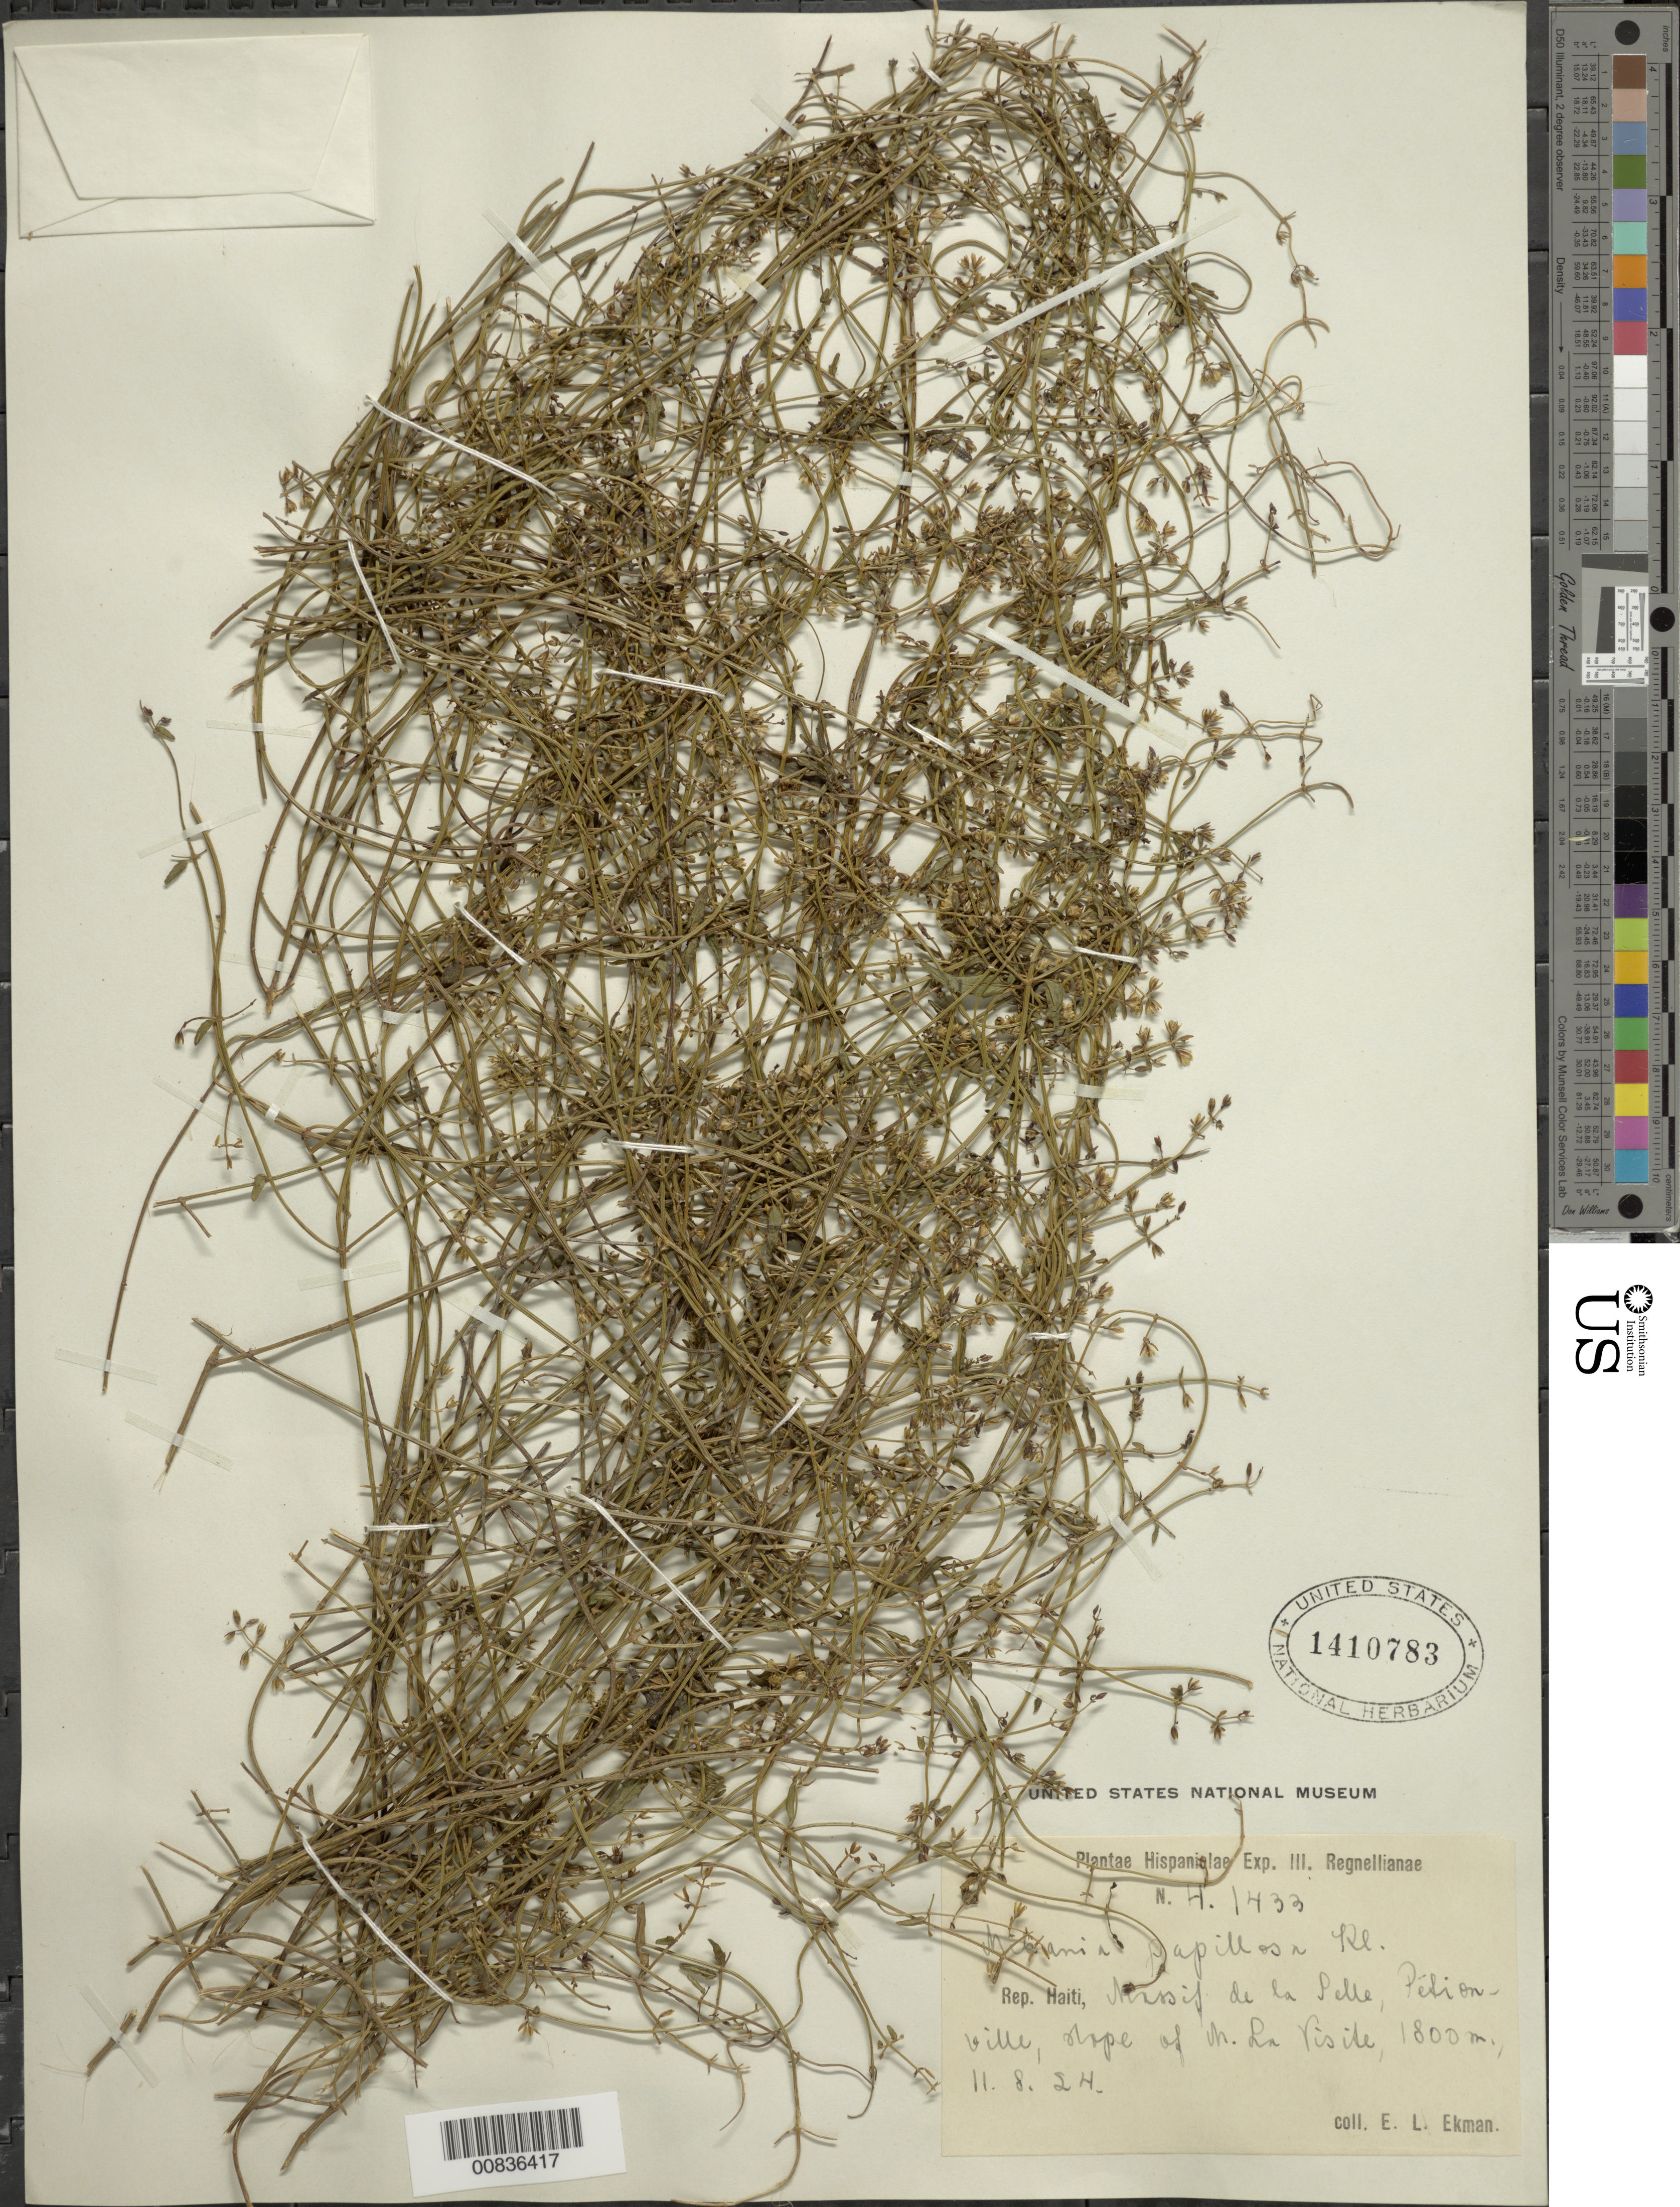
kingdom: Plantae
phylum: Tracheophyta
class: Magnoliopsida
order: Asterales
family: Asteraceae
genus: Mikania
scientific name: Mikania papillosa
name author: Klatt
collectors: E. L. Ekman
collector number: H 1433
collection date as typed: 11 Aug 1924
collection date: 1924-08-11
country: Haiti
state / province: Ouest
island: Hispaniola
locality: Massif de la Selle, Pétionville, M. La Visite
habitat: Slope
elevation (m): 1800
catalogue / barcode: US 1410783